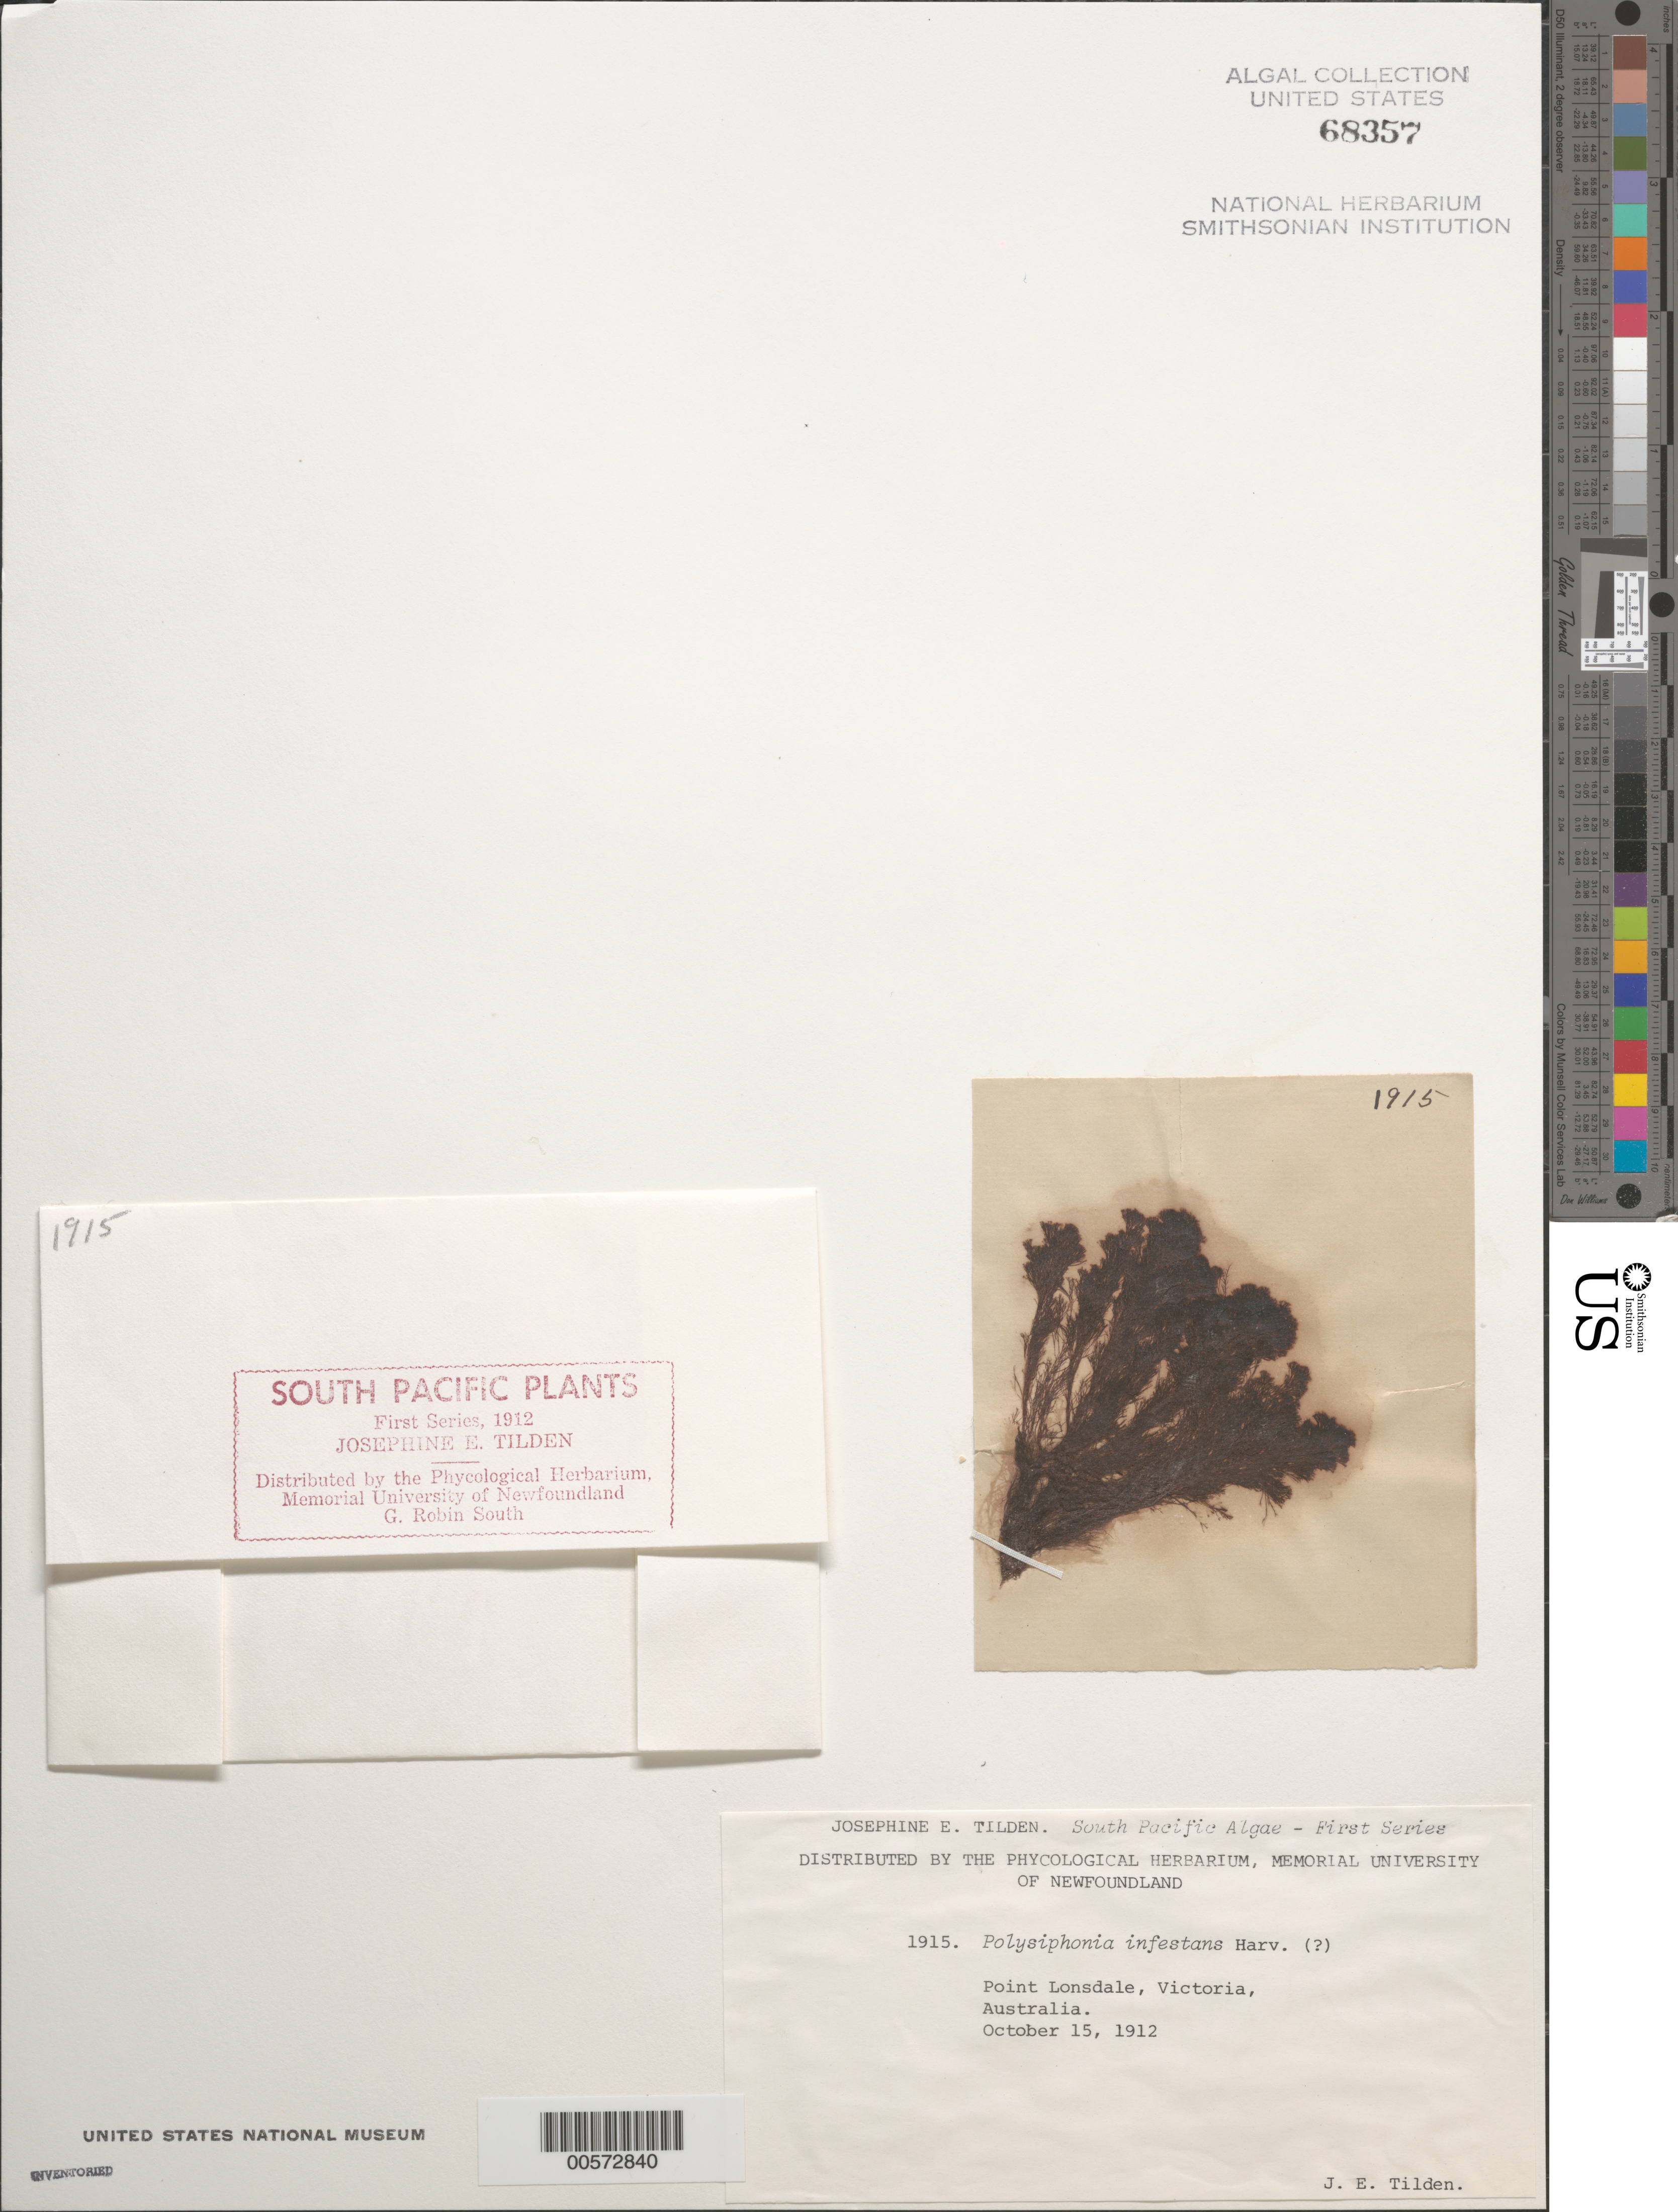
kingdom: Plantae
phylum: Rhodophyta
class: Florideophyceae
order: Ceramiales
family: Rhodomelaceae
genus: Melanothamnus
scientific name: Melanothamnus infestans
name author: (Harvey) Huisman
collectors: J. E. Tilden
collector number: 1915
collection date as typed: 15 Oct 1912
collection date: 1912-10-15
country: Australia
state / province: Victoria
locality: Point lonsdale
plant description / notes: Tilden, South Pacific Plants, First Series, 1912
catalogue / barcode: US 68357